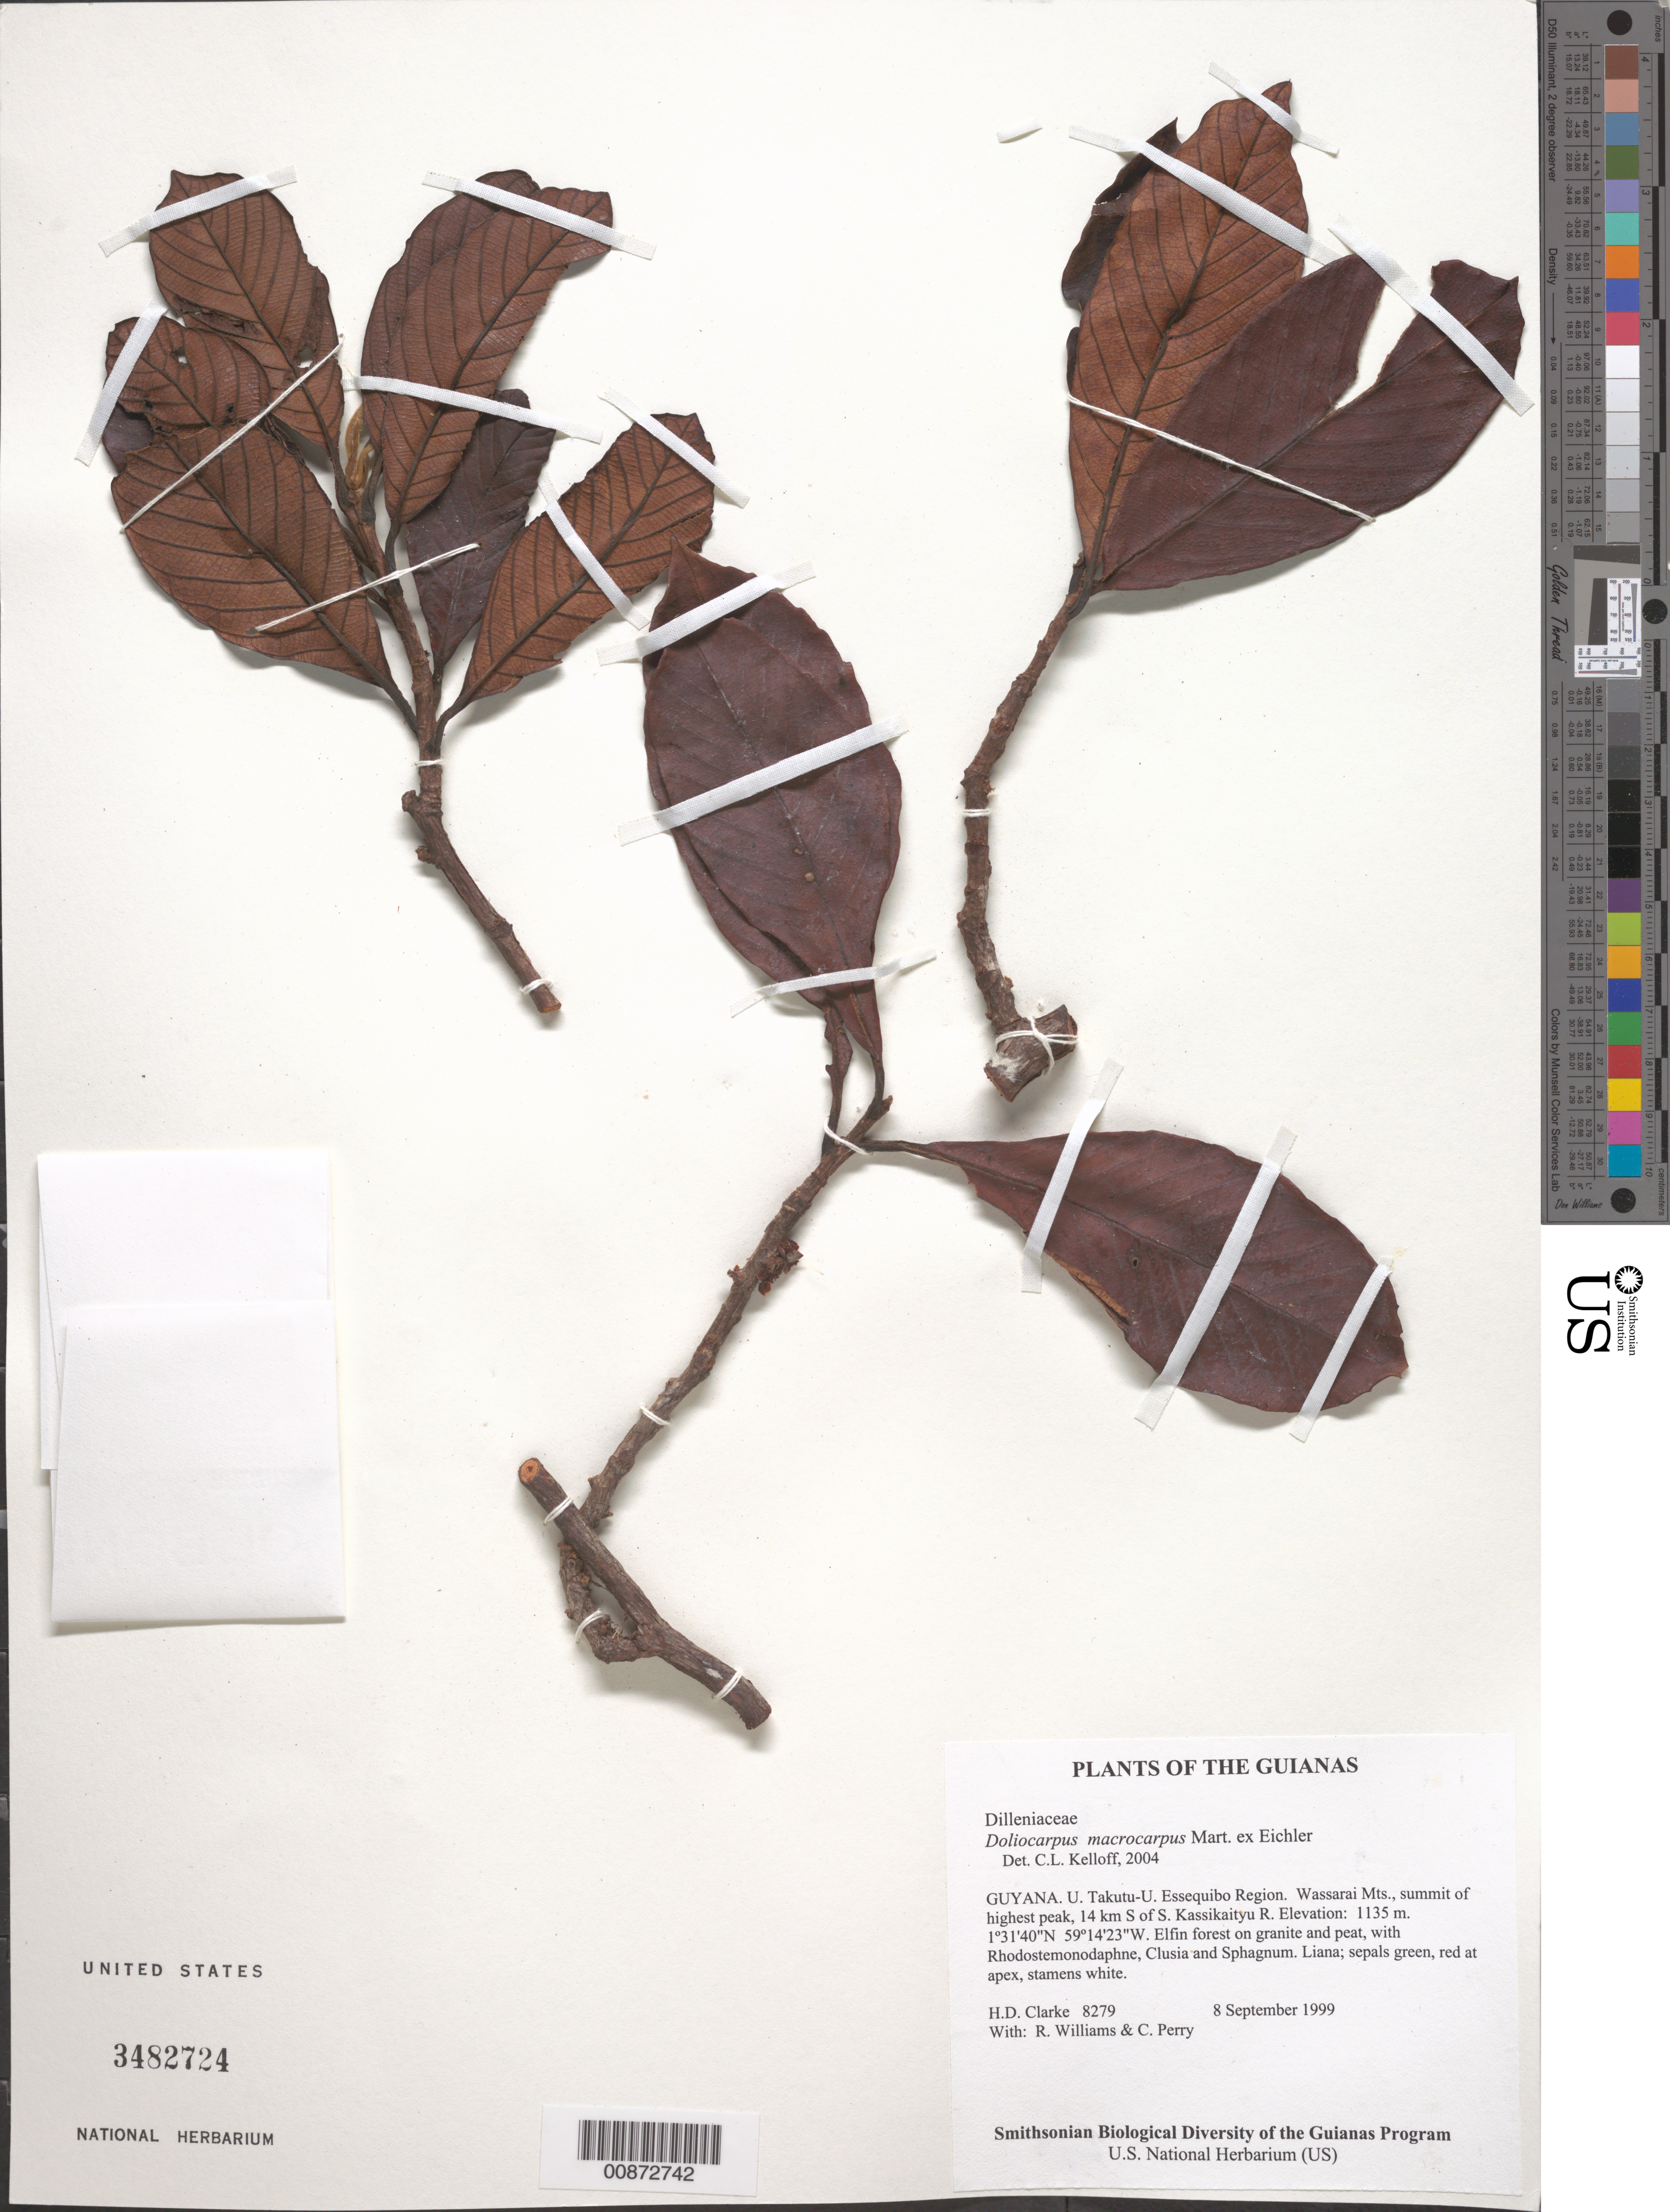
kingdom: Plantae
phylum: Tracheophyta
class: Magnoliopsida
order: Dilleniales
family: Dilleniaceae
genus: Doliocarpus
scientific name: Doliocarpus savannarum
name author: Sandwith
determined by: Victor Longhi Monzoli, João, (BRAZIL)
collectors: H. D. Clarke, R. Williams & C. Perry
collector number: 8279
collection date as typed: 8 September 1999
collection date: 1999-09-08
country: Guyana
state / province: U. Takutu-U. Essequibo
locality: Wassarai Mts., summit of highest peak, 14 km S of S. Kassikaityu R.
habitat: Elfin forest on granite and peat, with Rhodostemonodaphne, Clusia and Sphagnum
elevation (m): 1135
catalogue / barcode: US 3482724